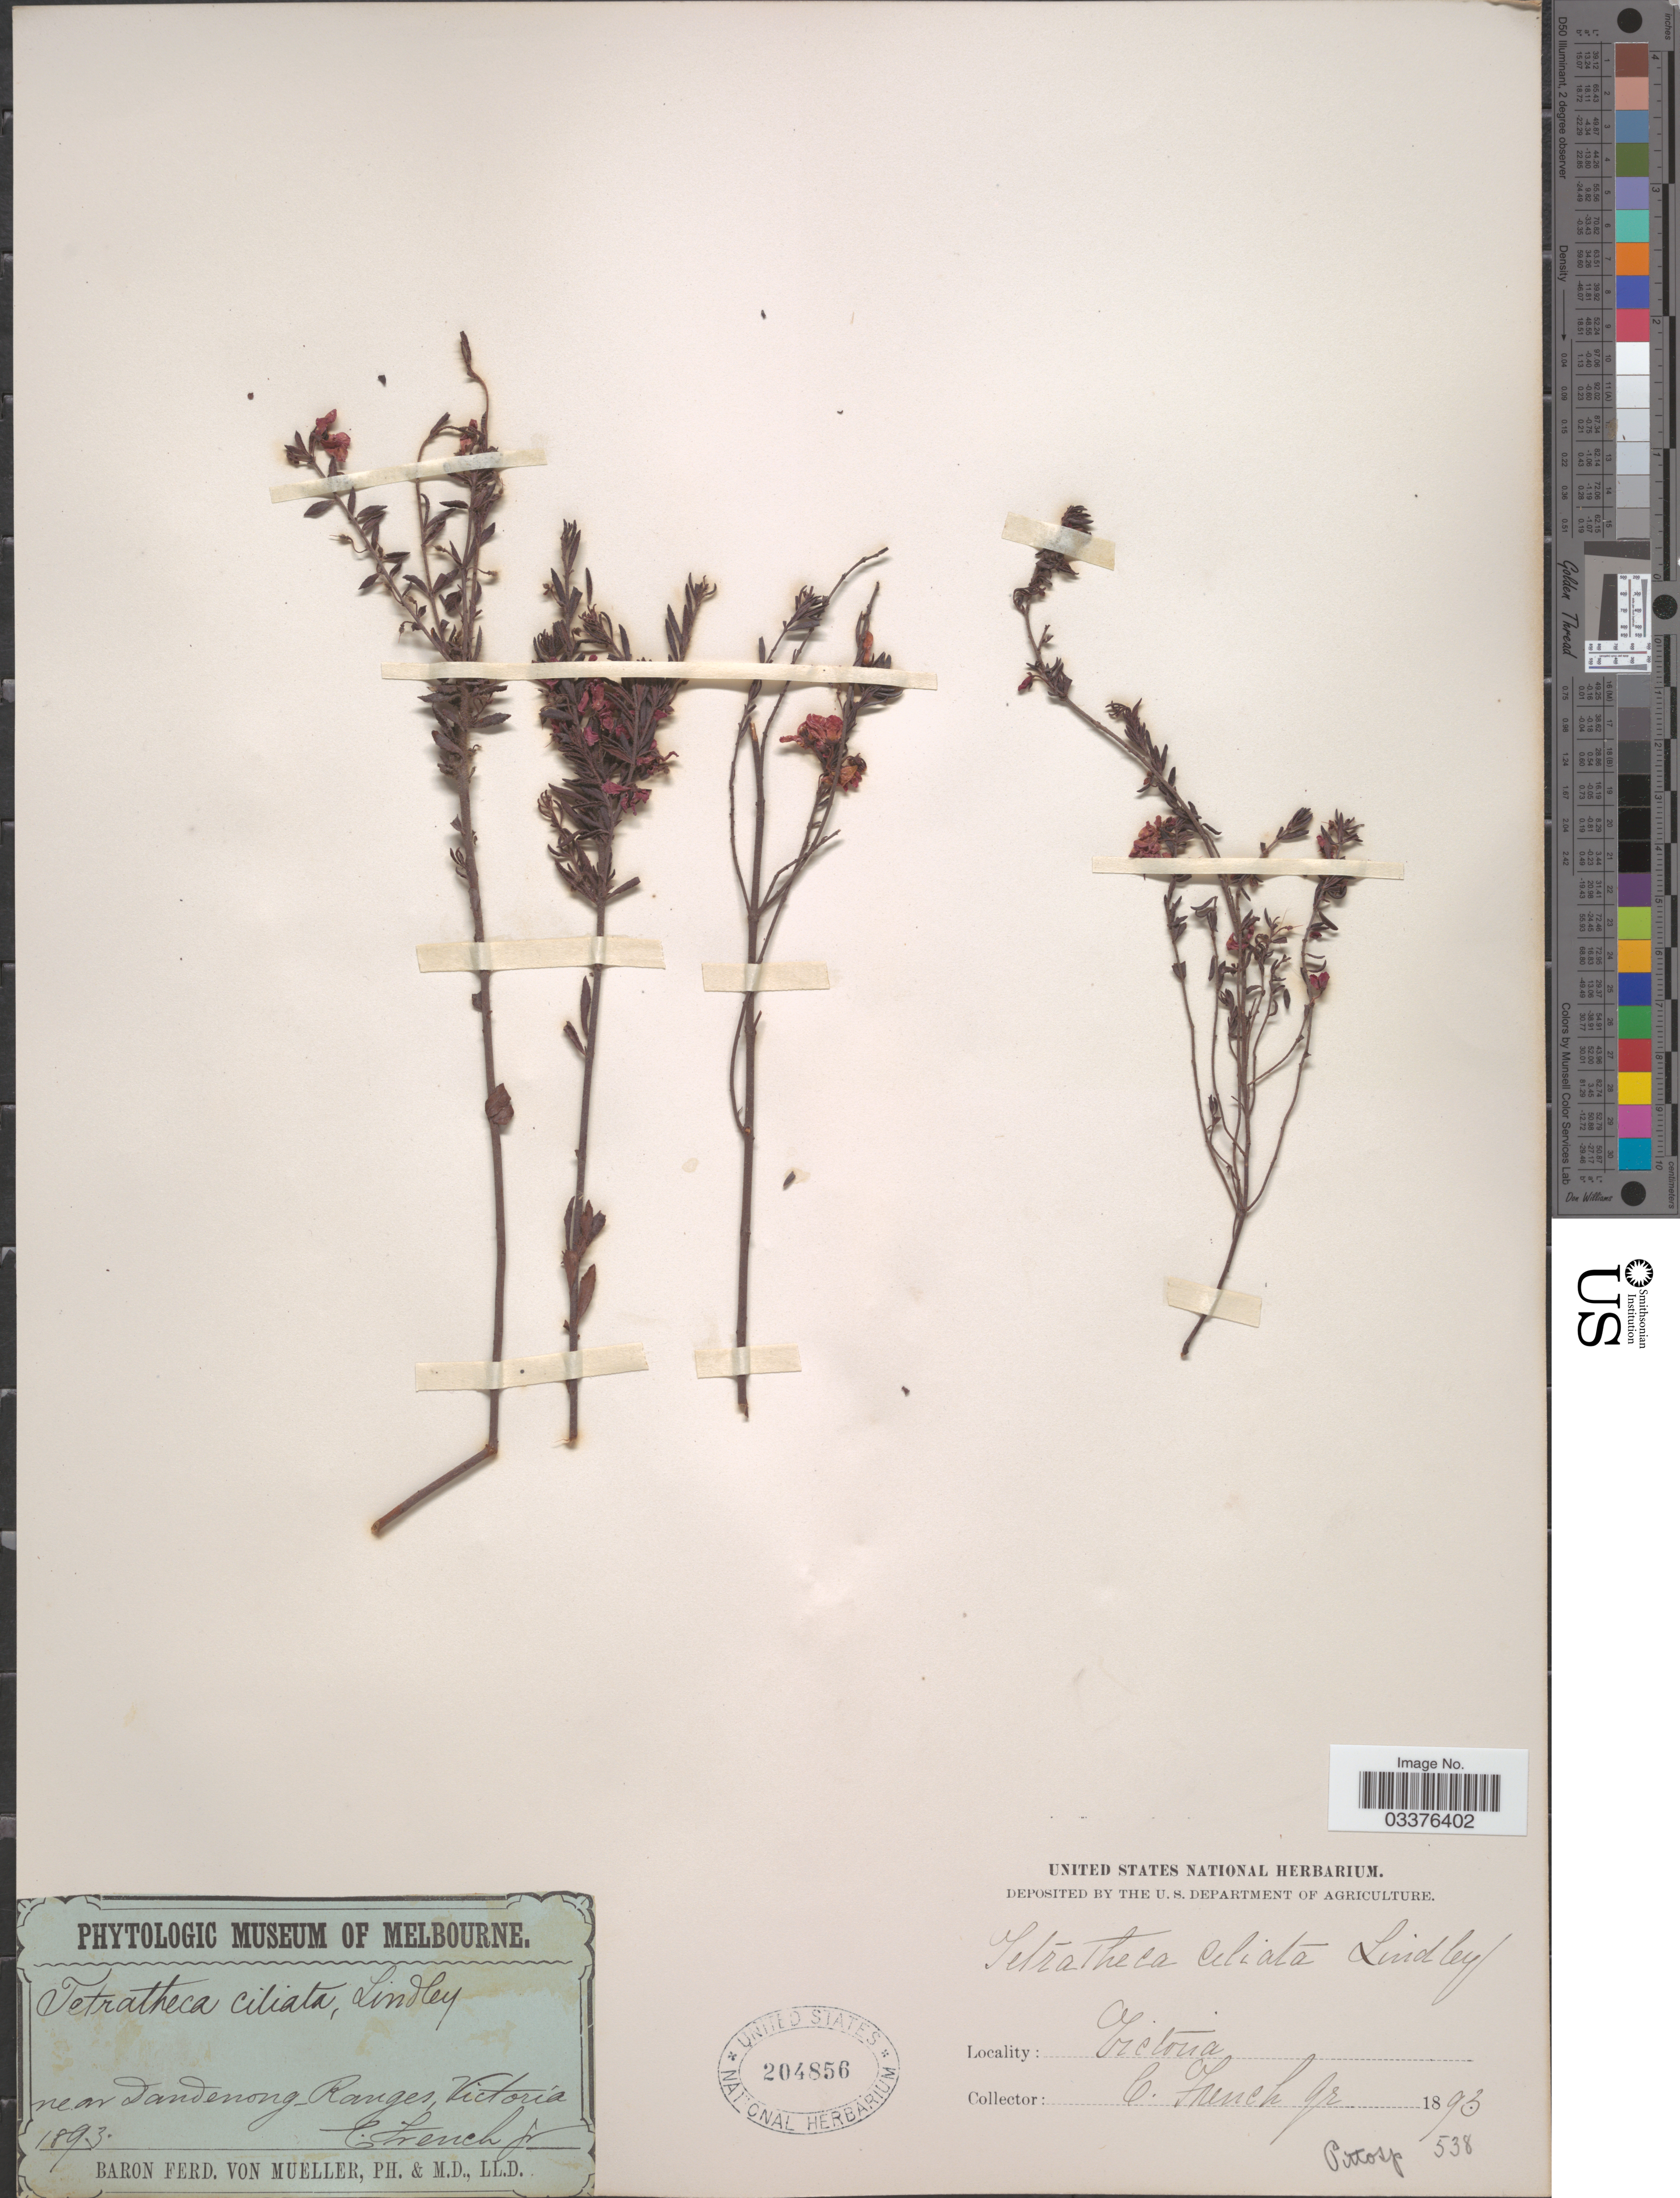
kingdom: Plantae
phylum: Tracheophyta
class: Magnoliopsida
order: Oxalidales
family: Elaeocarpaceae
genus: Tetratheca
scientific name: Tetratheca ciliata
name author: Lindl.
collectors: C. French Jr.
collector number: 538?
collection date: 1893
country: Australia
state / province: Victoria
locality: Near Dandenong Ranges, Victoria.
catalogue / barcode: US 204856